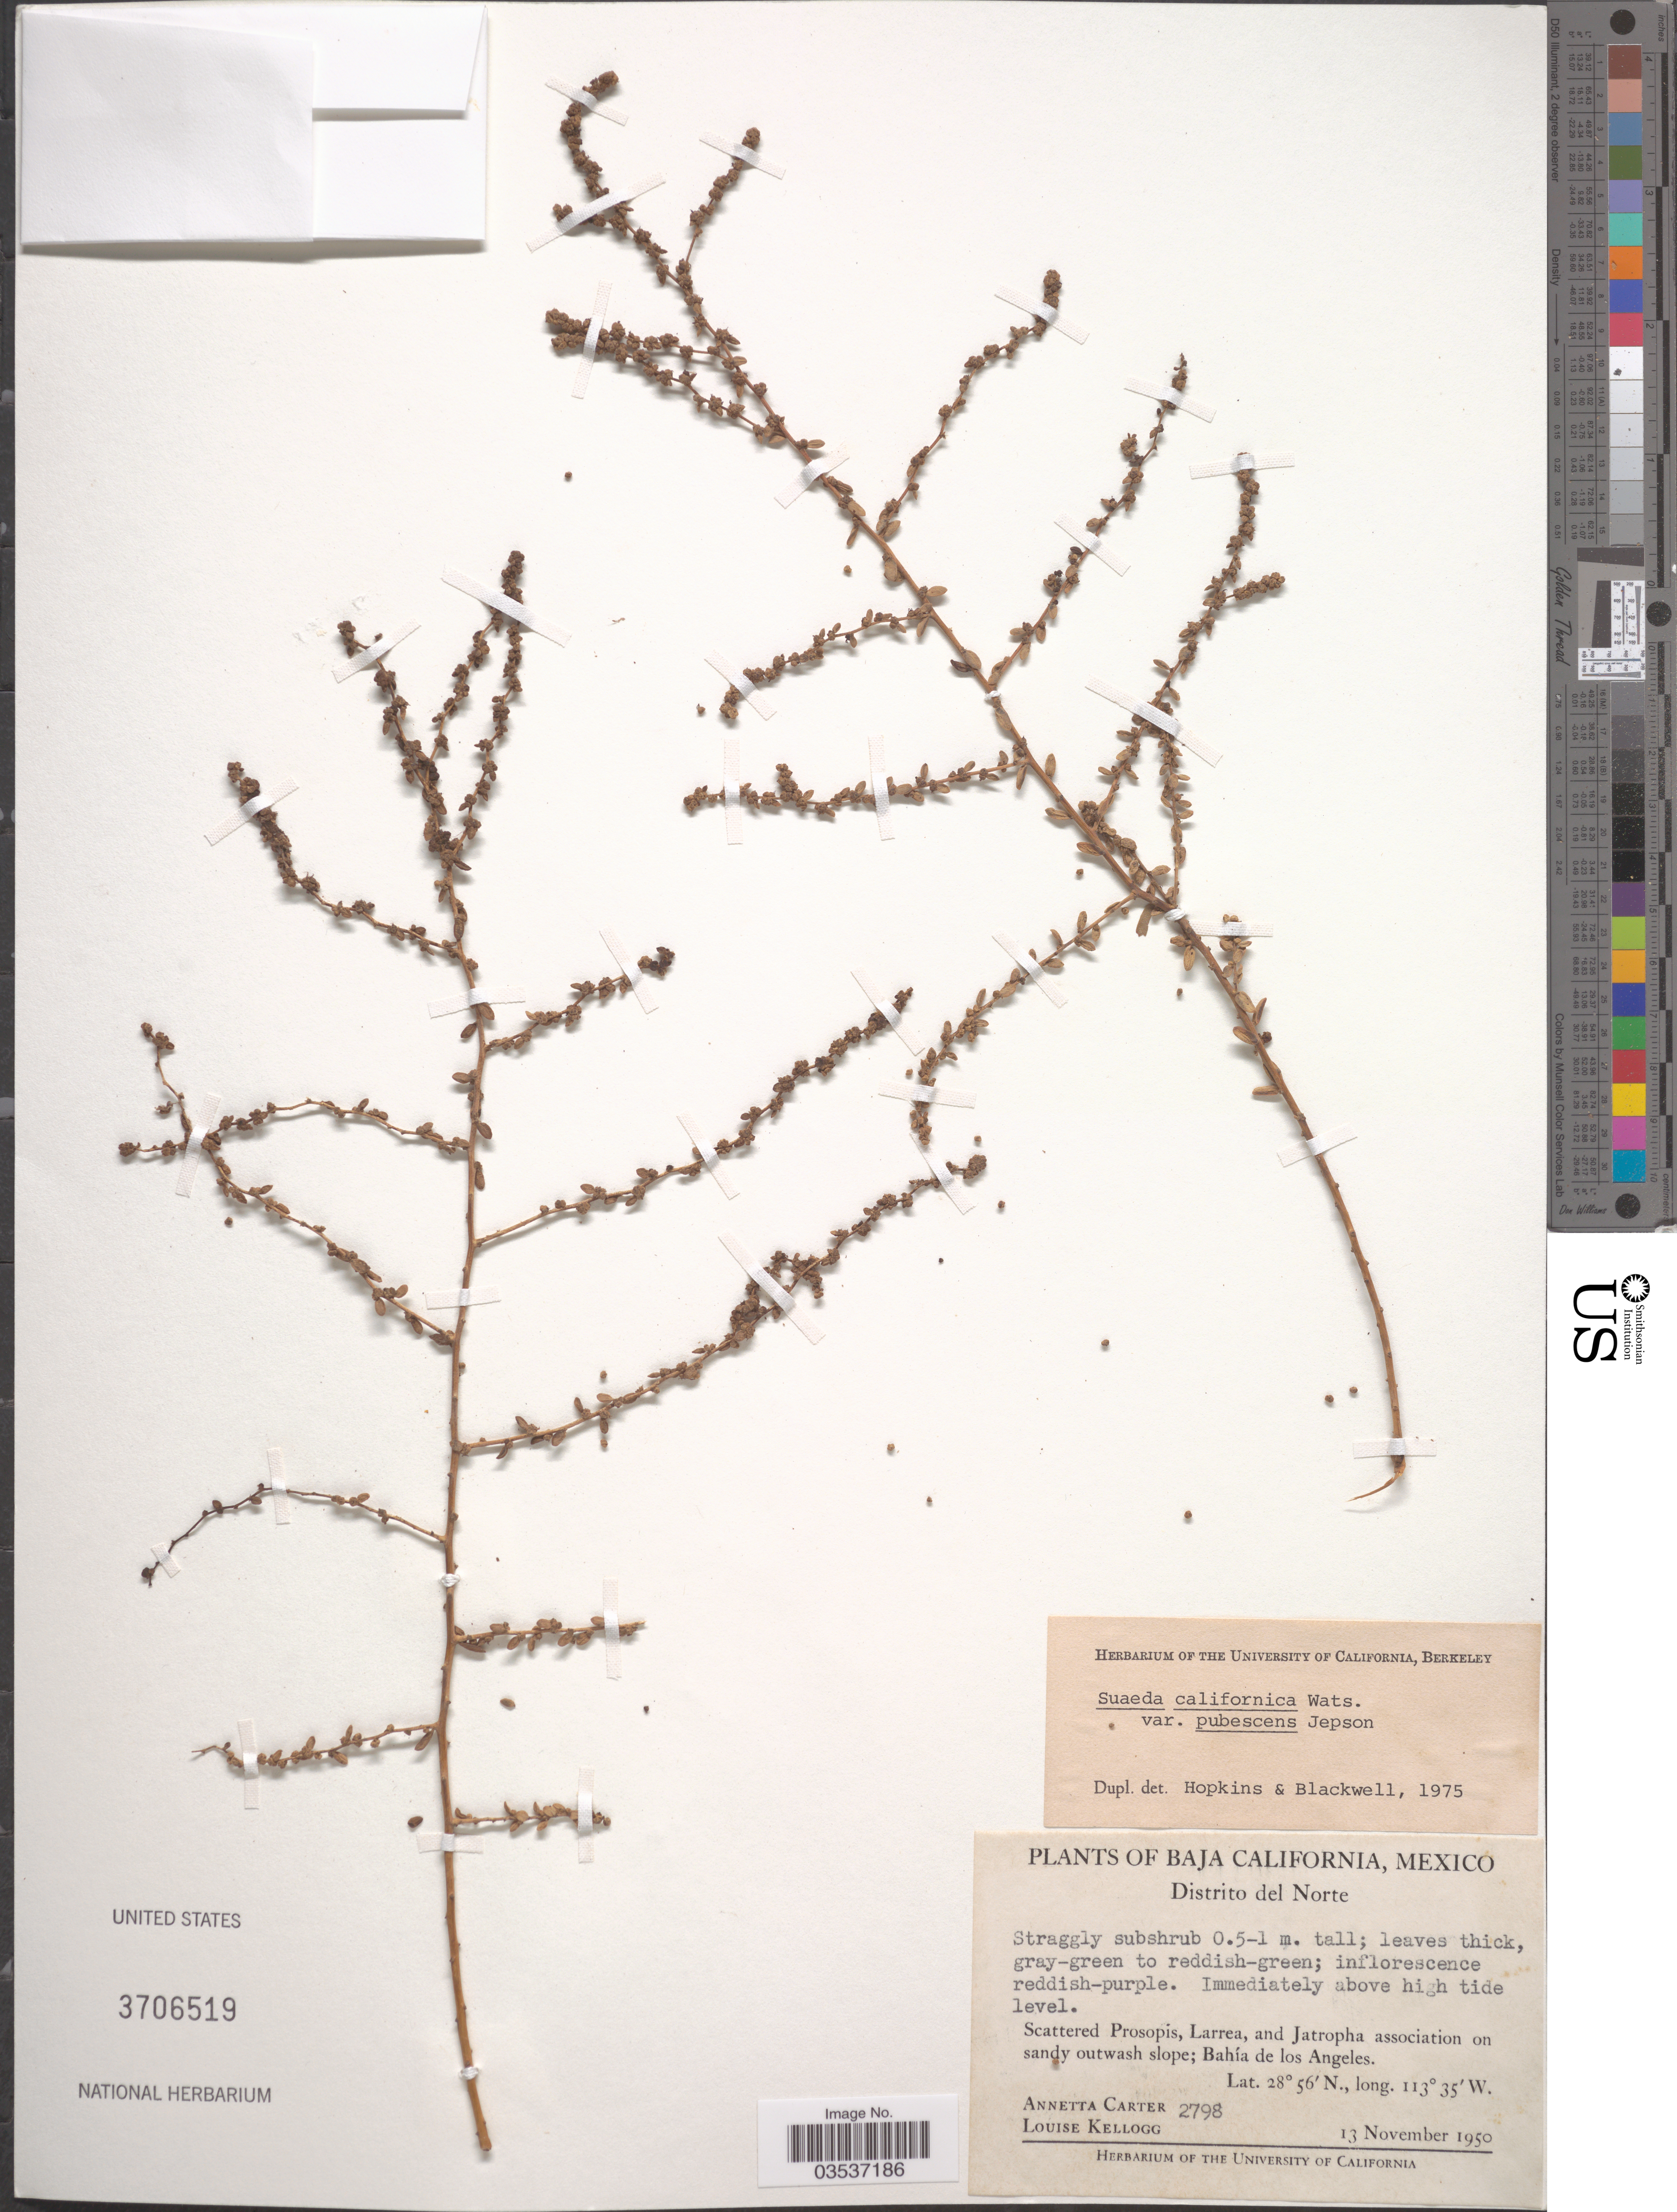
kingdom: Plantae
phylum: Tracheophyta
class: Magnoliopsida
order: Caryophyllales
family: Amaranthaceae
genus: Suaeda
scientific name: Suaeda californica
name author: S. Watson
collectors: A. Carter & L. Kellogg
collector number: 2798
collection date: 1950-11-13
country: Mexico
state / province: Baja California Norte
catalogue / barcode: US 3706519